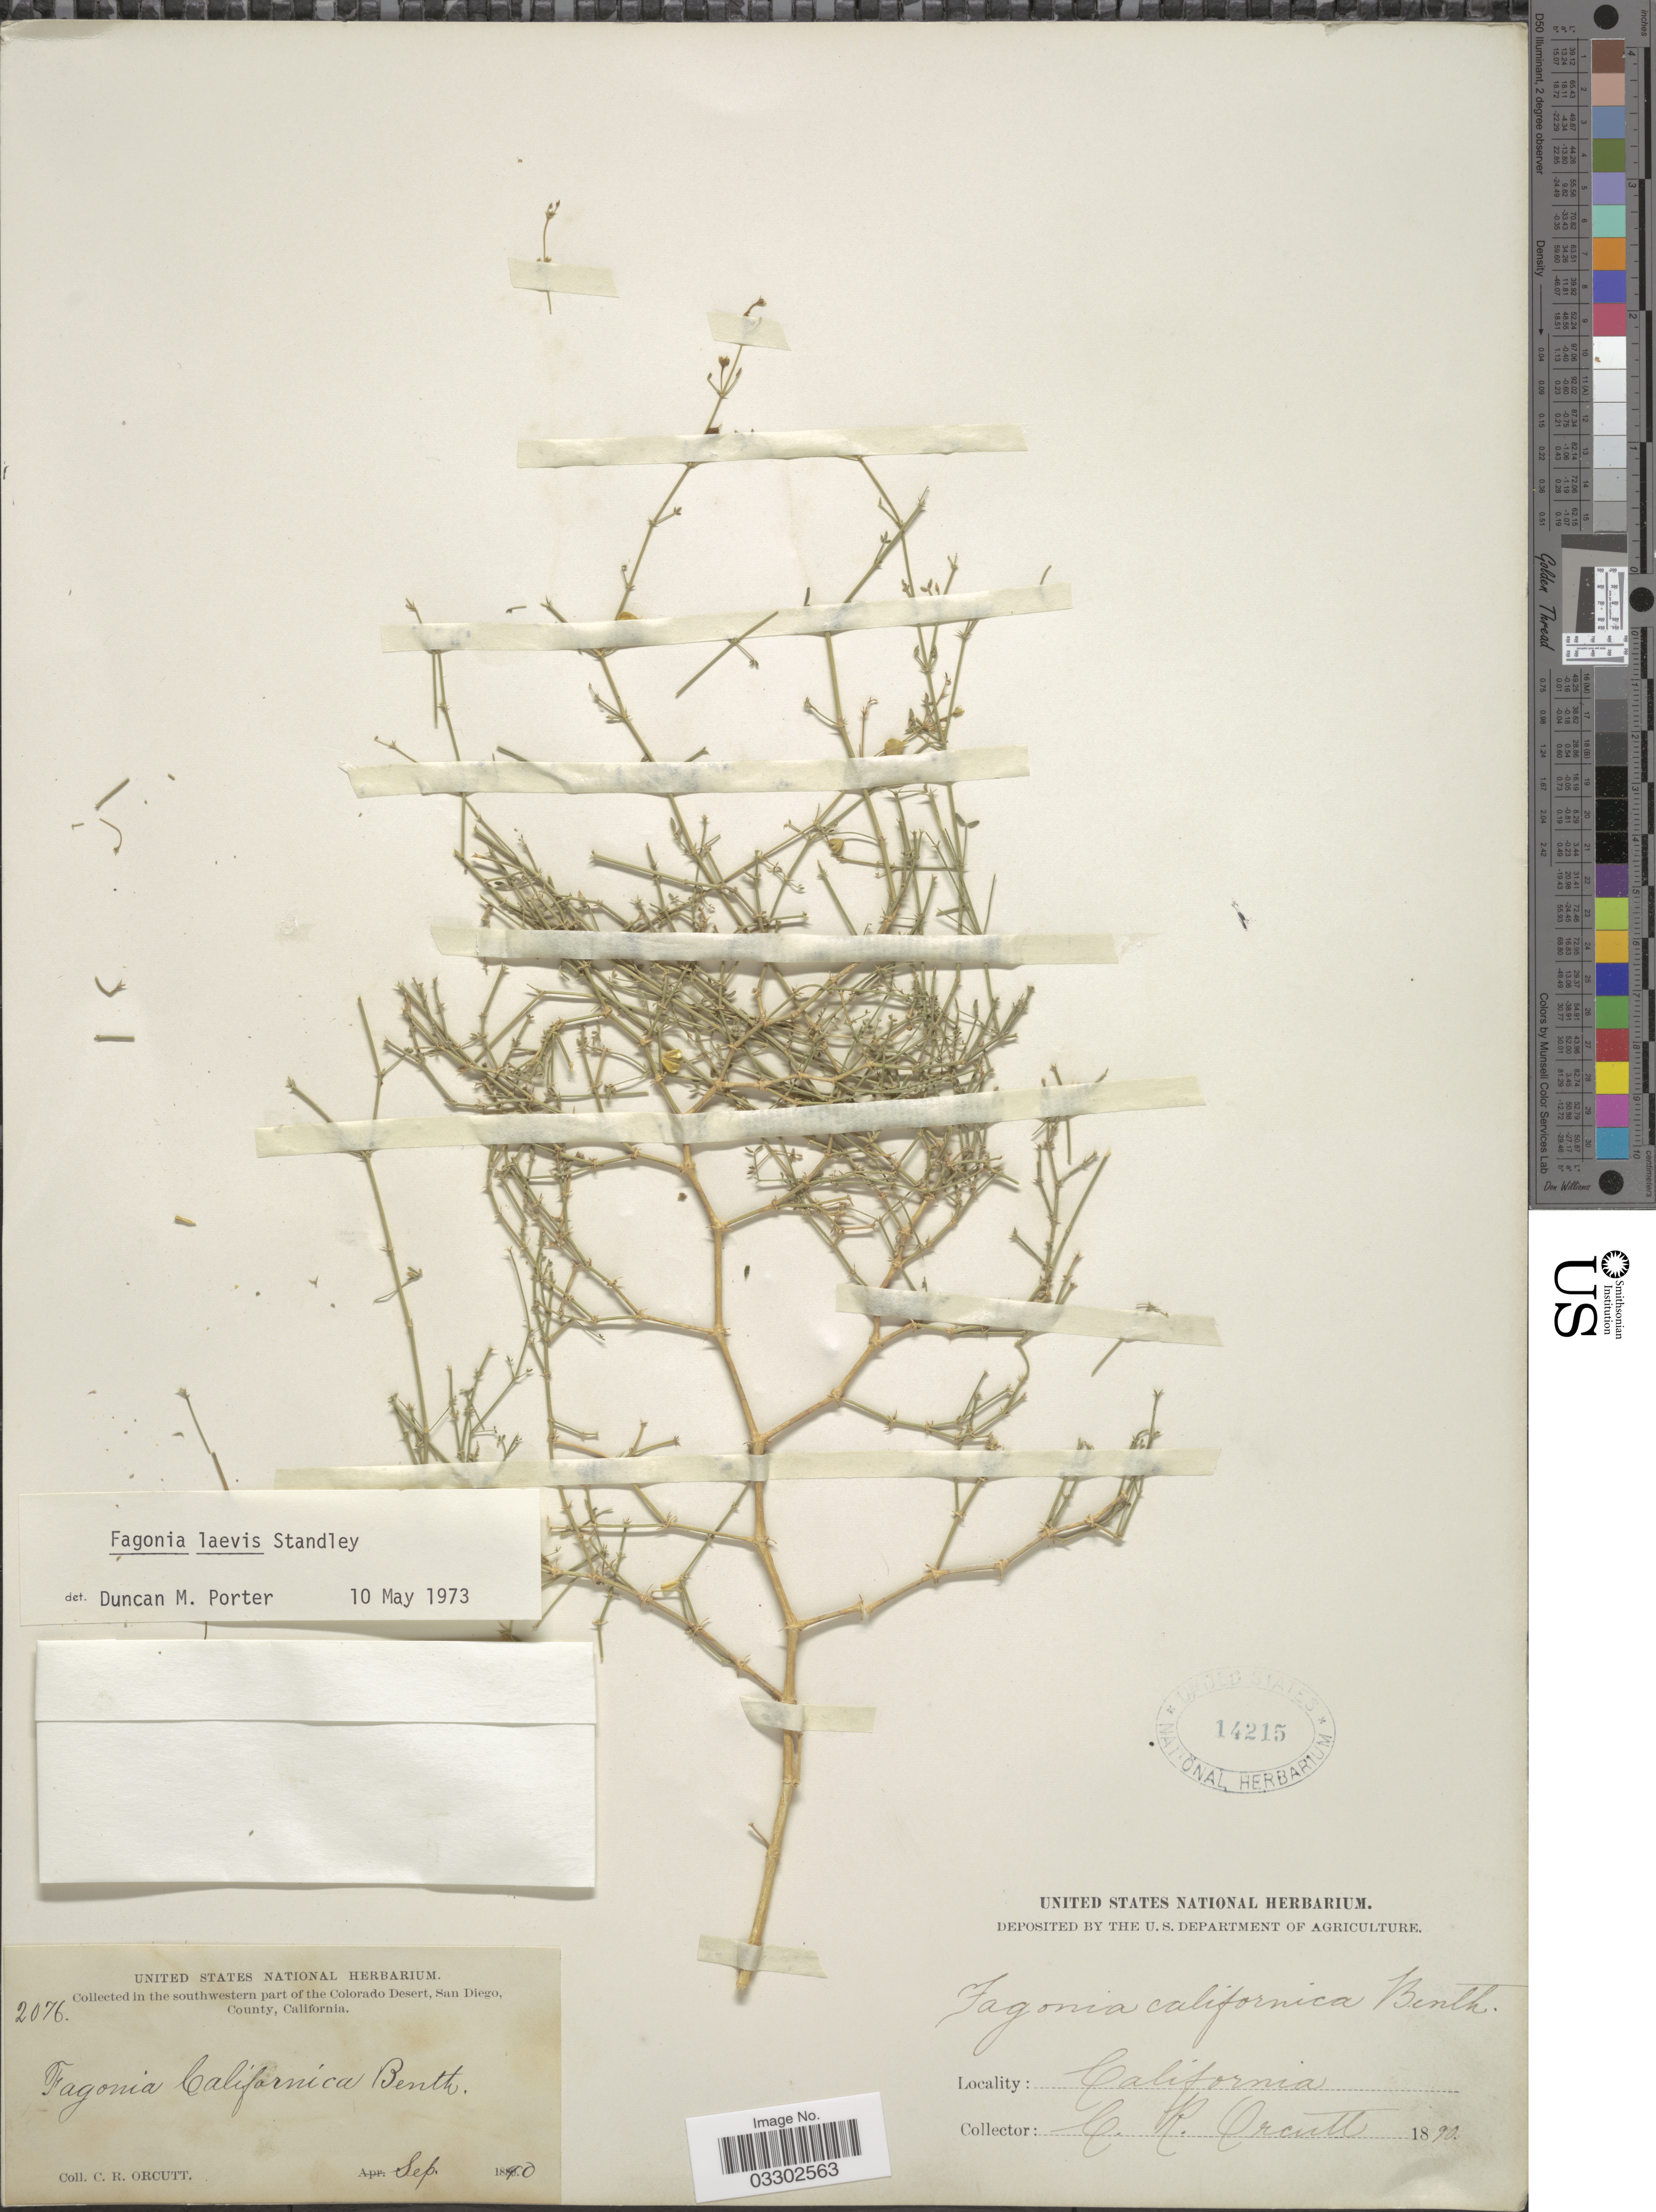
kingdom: Plantae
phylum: Tracheophyta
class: Magnoliopsida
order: Zygophyllales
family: Zygophyllaceae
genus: Fagonia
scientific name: Fagonia laevis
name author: Standl.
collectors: C. R. Orcutt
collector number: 2076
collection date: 1890-09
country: United States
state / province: California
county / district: San Diego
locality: In the southwestern part of the Colorado Desert, San Diego, County.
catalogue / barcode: US 14215